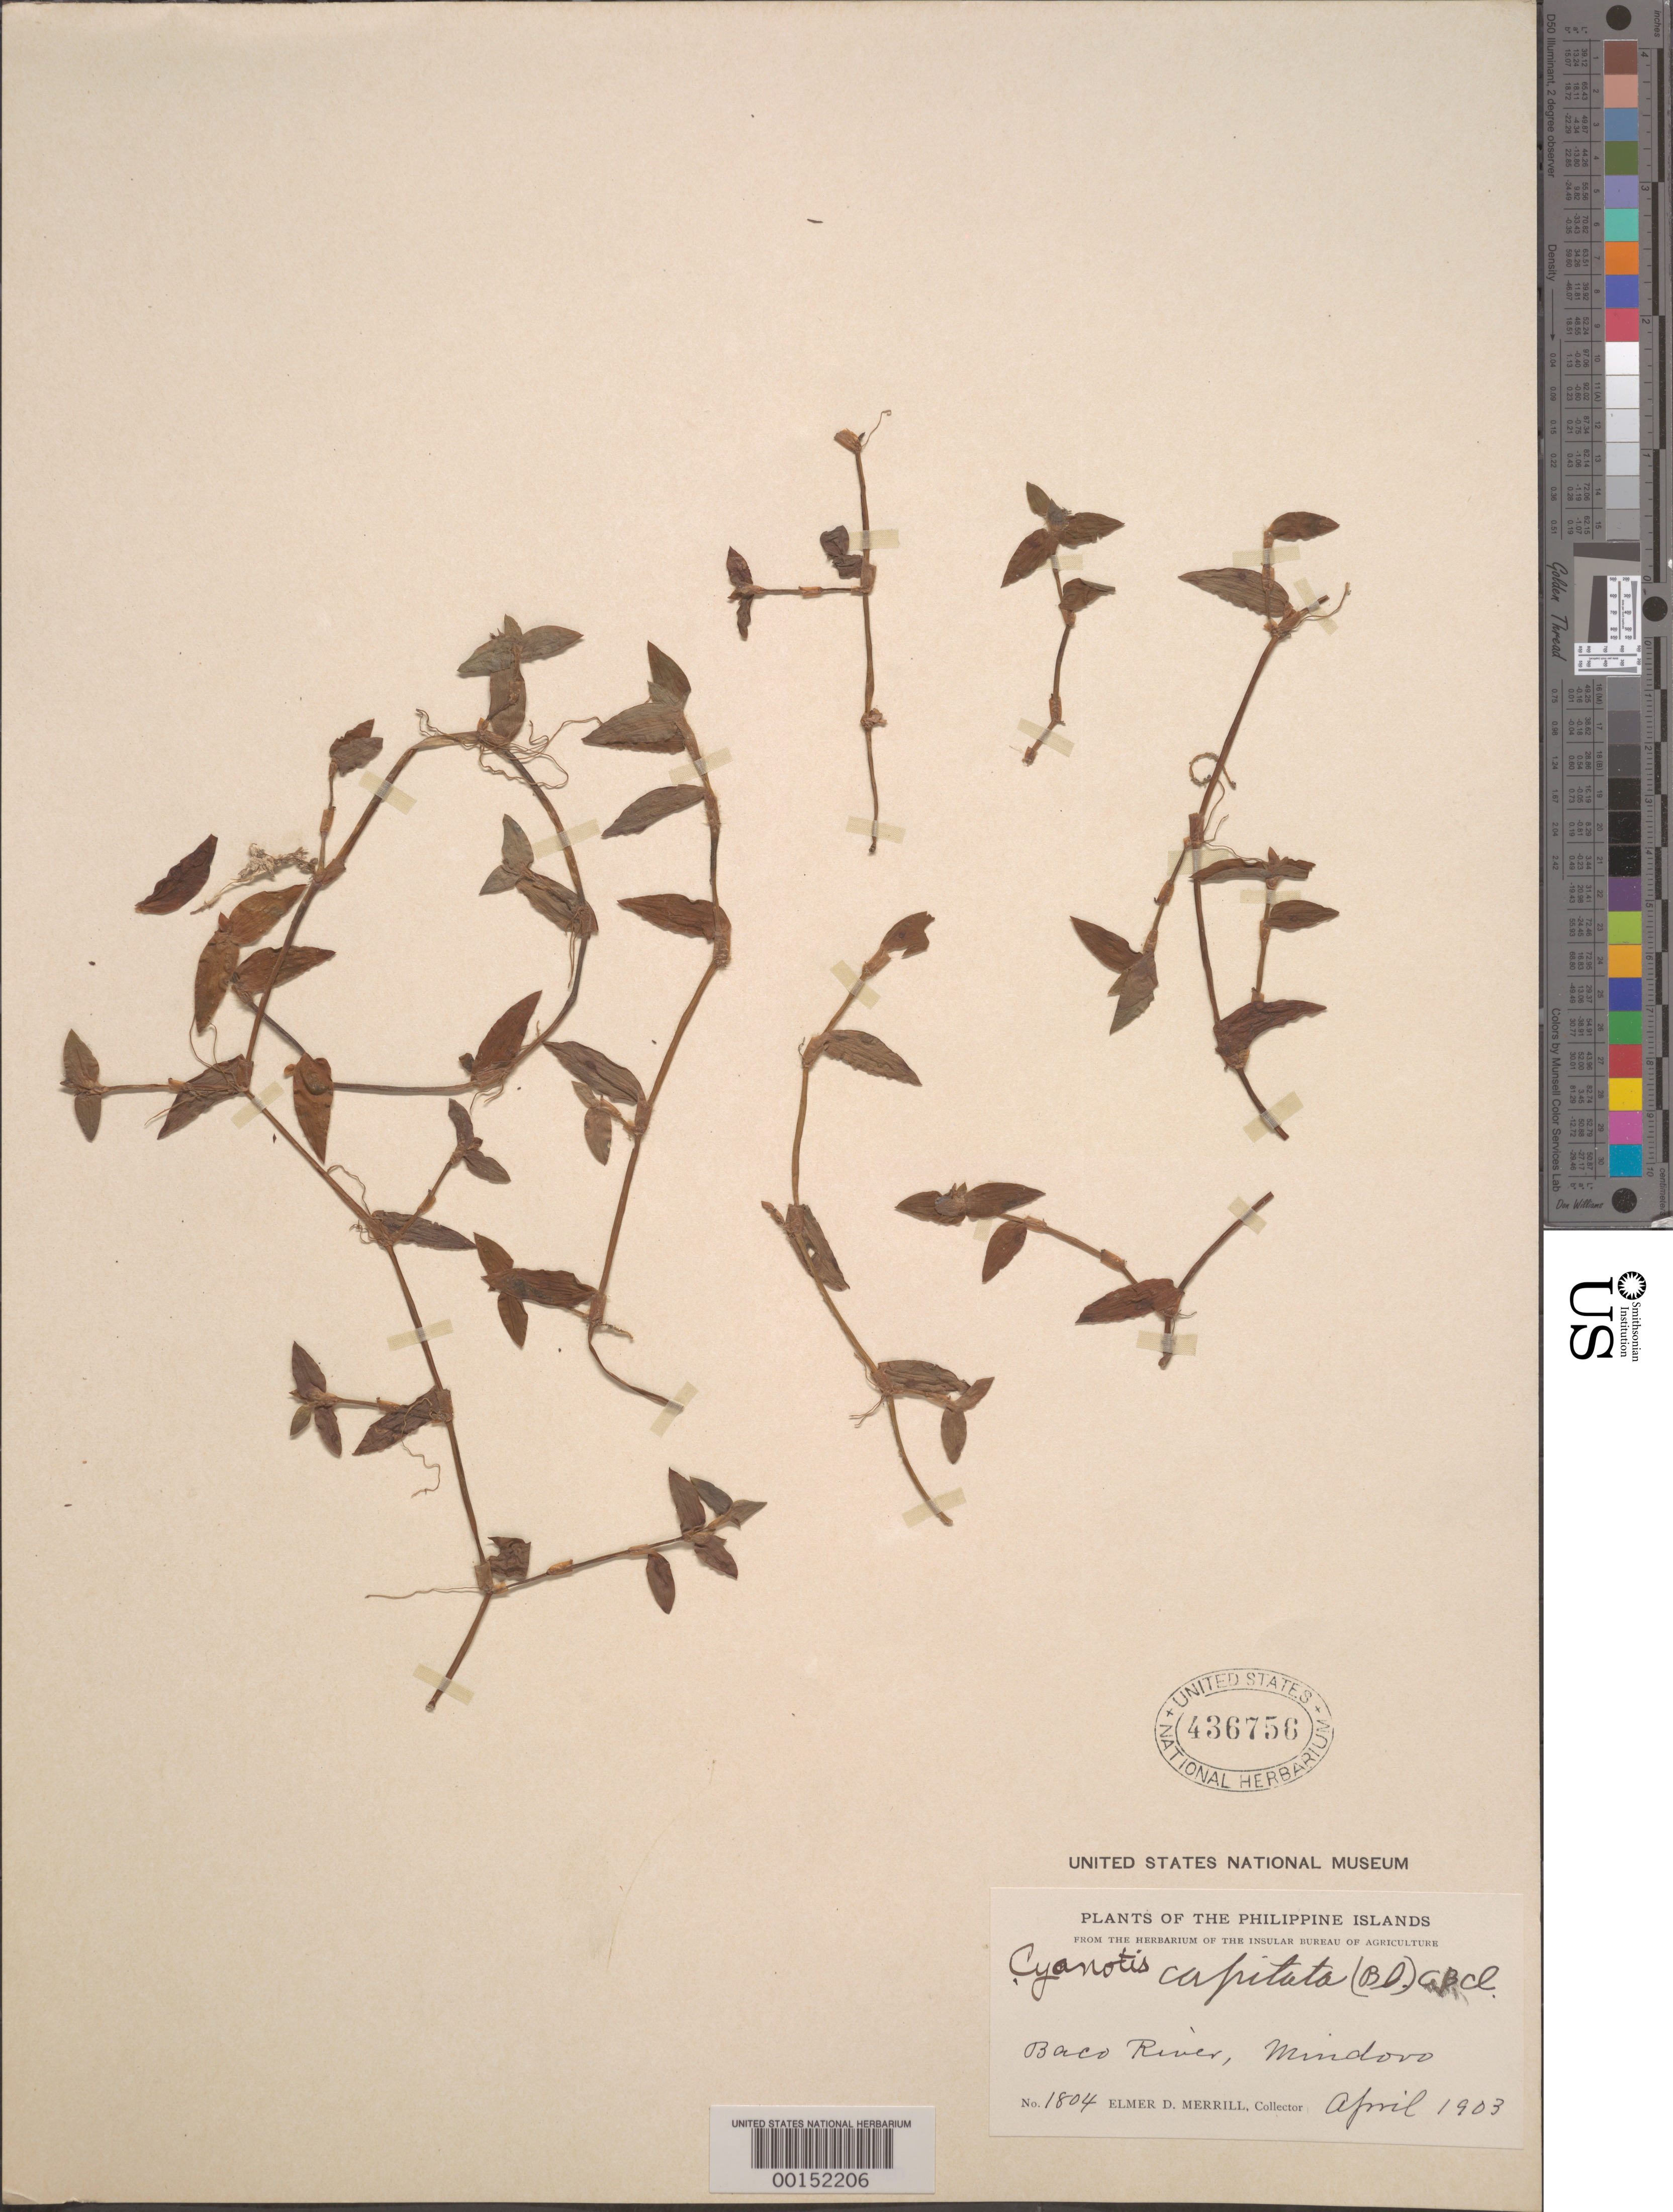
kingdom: Plantae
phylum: Tracheophyta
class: Liliopsida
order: Commelinales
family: Commelinaceae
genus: Belosynapsis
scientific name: Belosynapsis moluccana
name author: (Roxb.) C.E.C. Fisch.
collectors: E. D. Merrill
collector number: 1804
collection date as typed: Apr 1903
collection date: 1903-04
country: Philippines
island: Mindoro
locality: Baco river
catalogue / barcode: US 436756